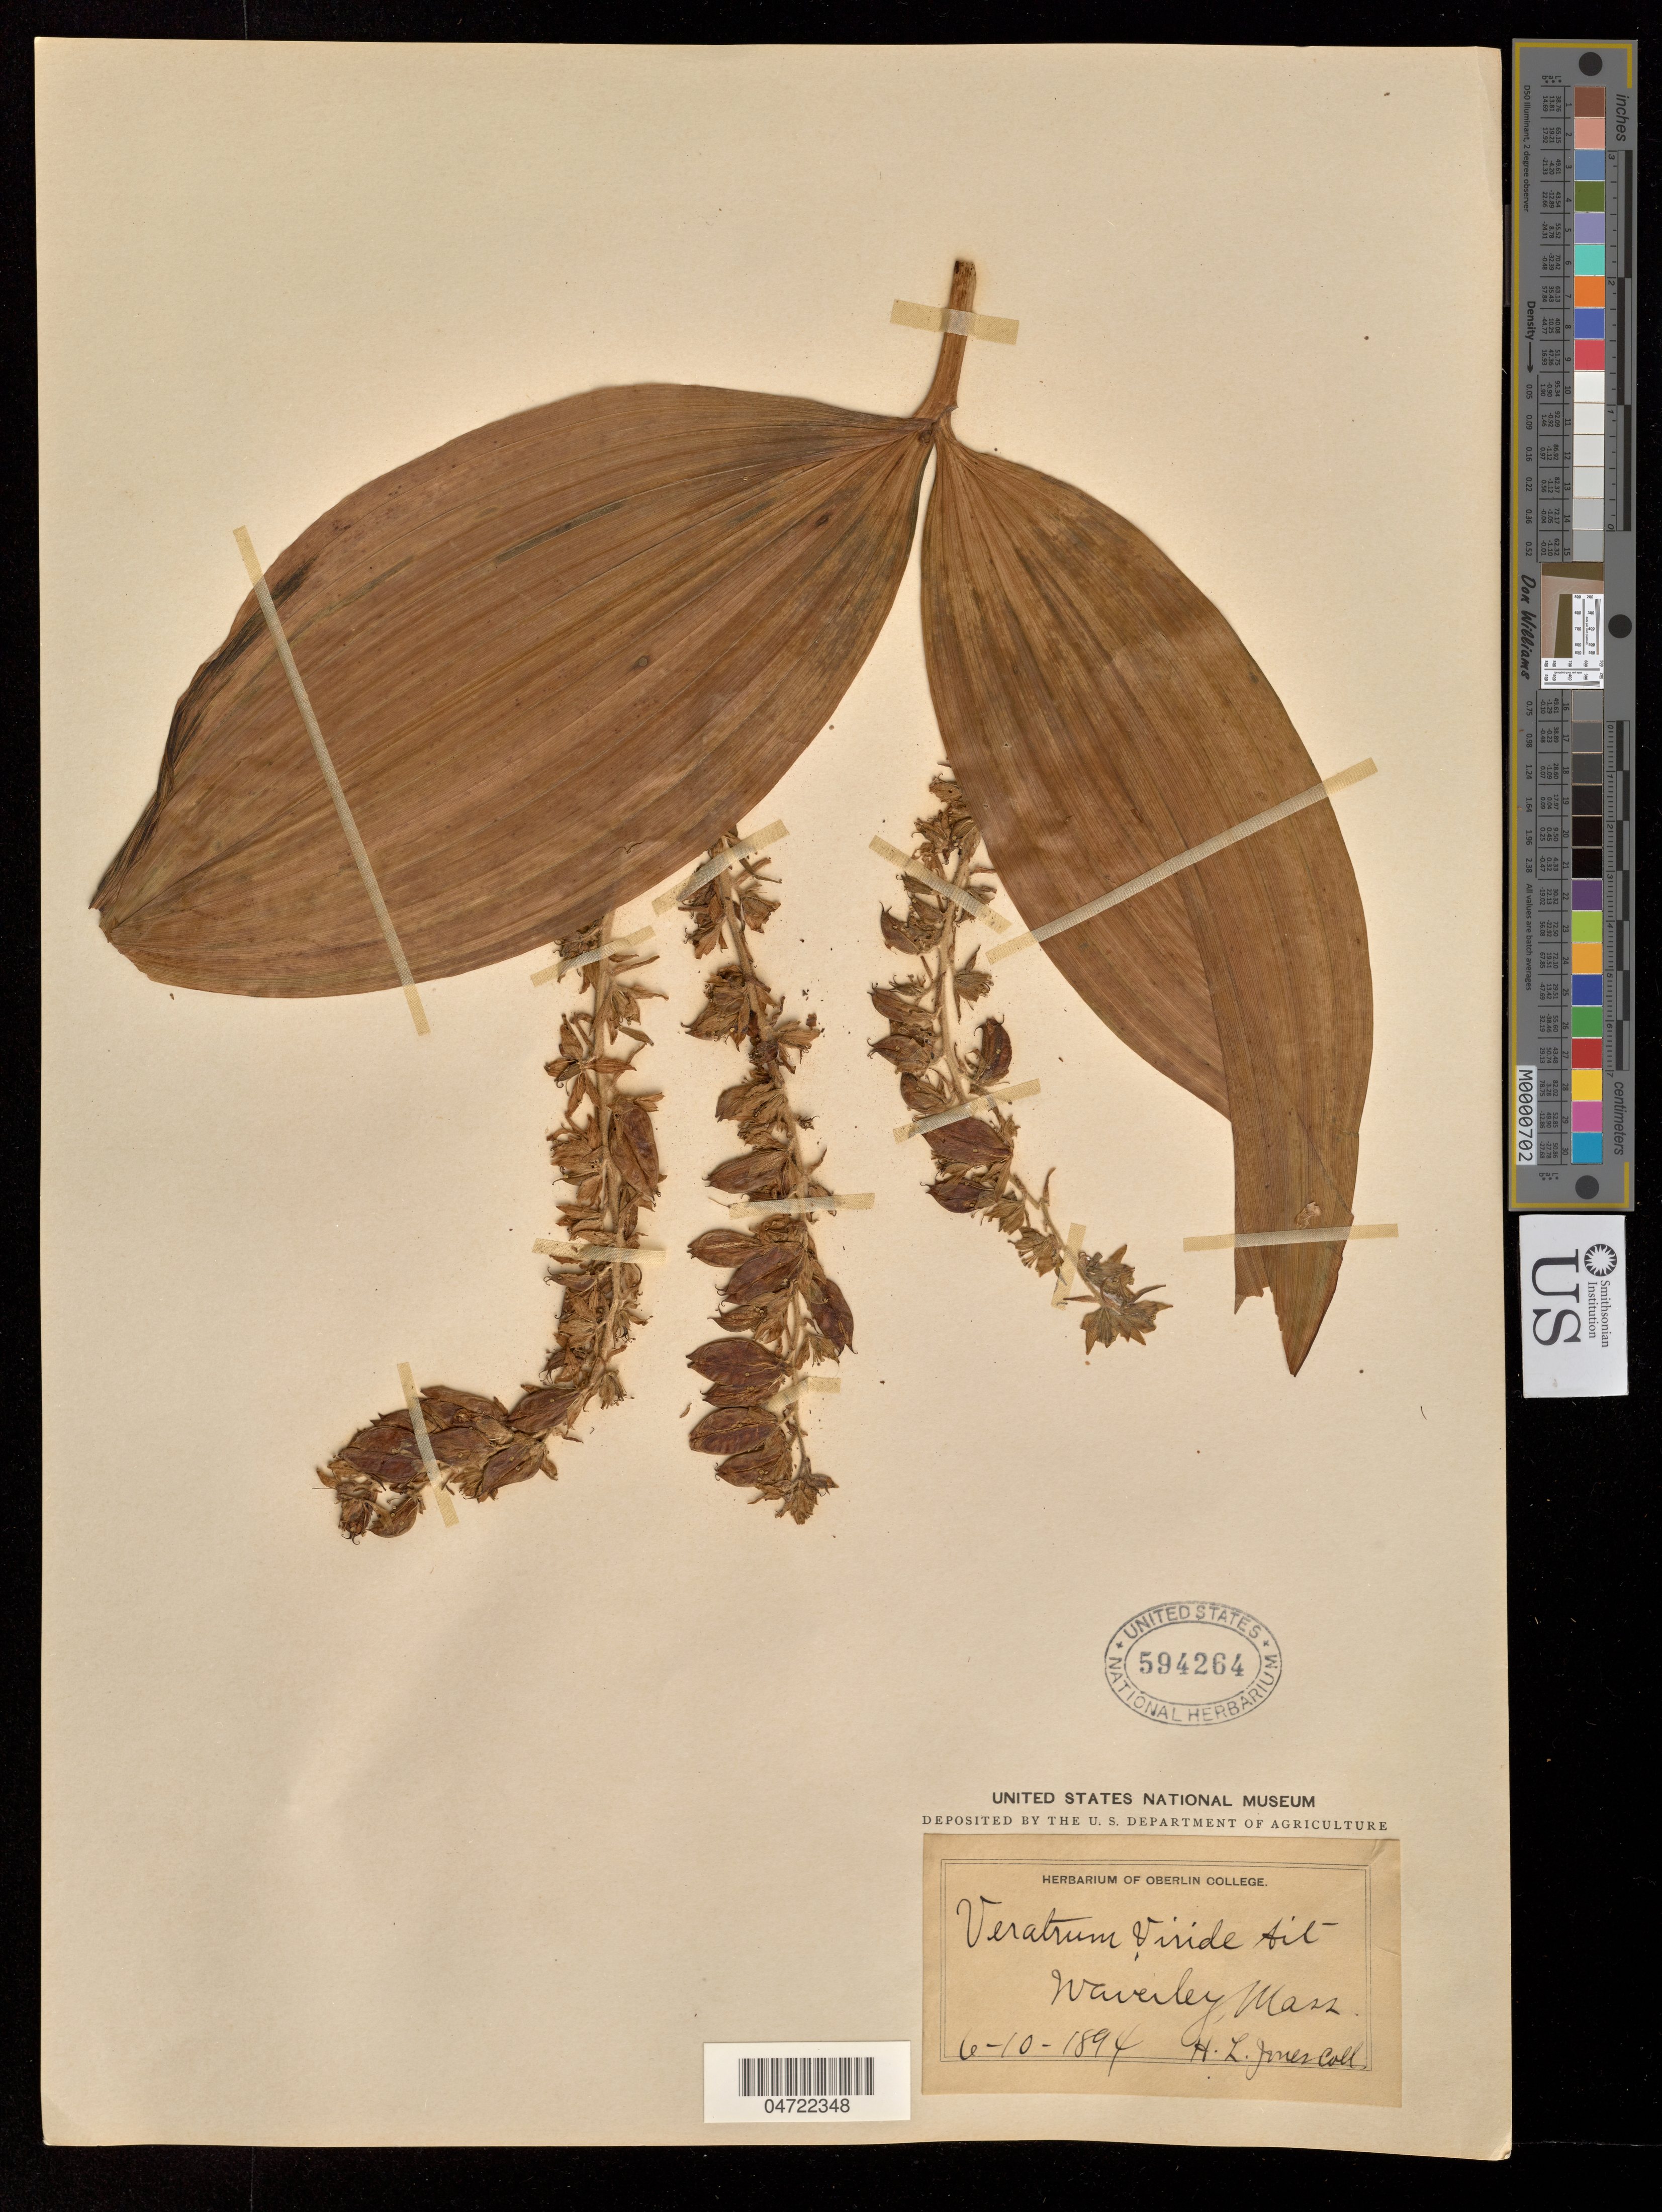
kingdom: Plantae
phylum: Tracheophyta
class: Liliopsida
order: Liliales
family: Melanthiaceae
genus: Veratrum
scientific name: Veratrum viride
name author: Aiton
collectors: H. L. Jones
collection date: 1894-06-10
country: United States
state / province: Massachusetts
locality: Waverley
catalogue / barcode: US 594264